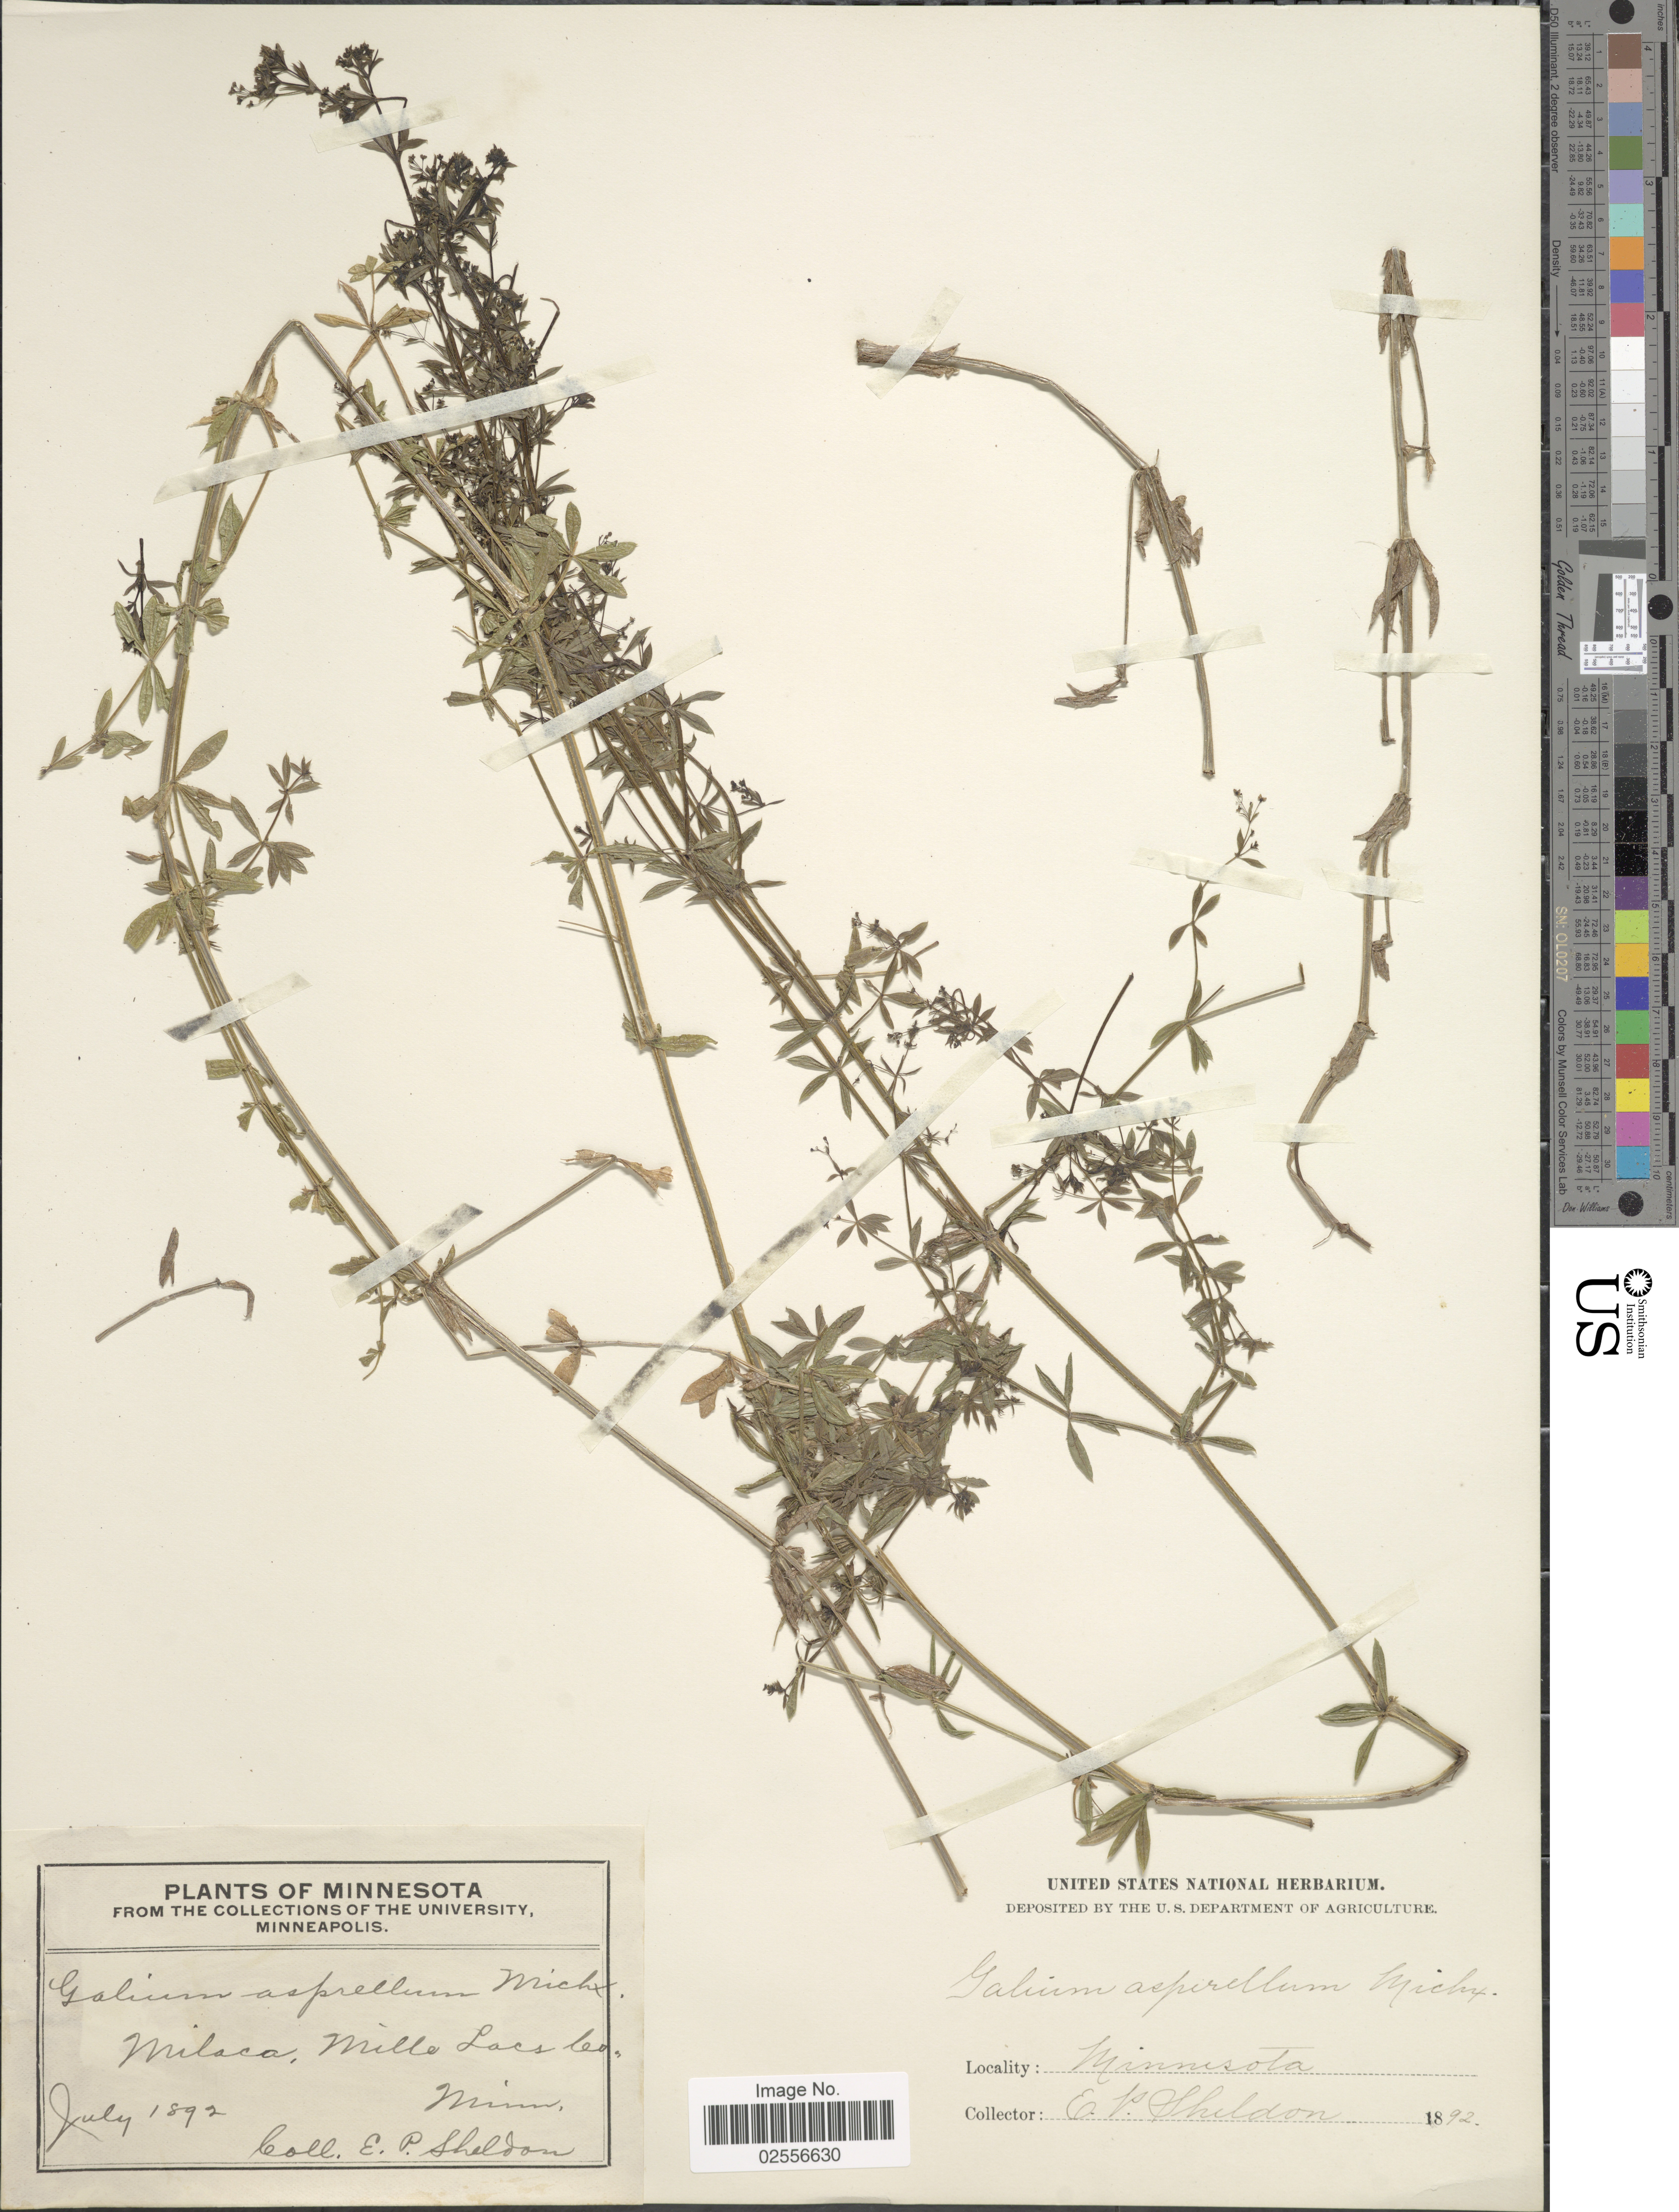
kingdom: Plantae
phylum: Tracheophyta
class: Magnoliopsida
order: Gentianales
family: Rubiaceae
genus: Galium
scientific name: Galium asprellum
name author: Michx.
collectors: E. P. Sheldon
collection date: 1892-07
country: United States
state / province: Minnesota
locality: Milaca, Mille Lacs Co.